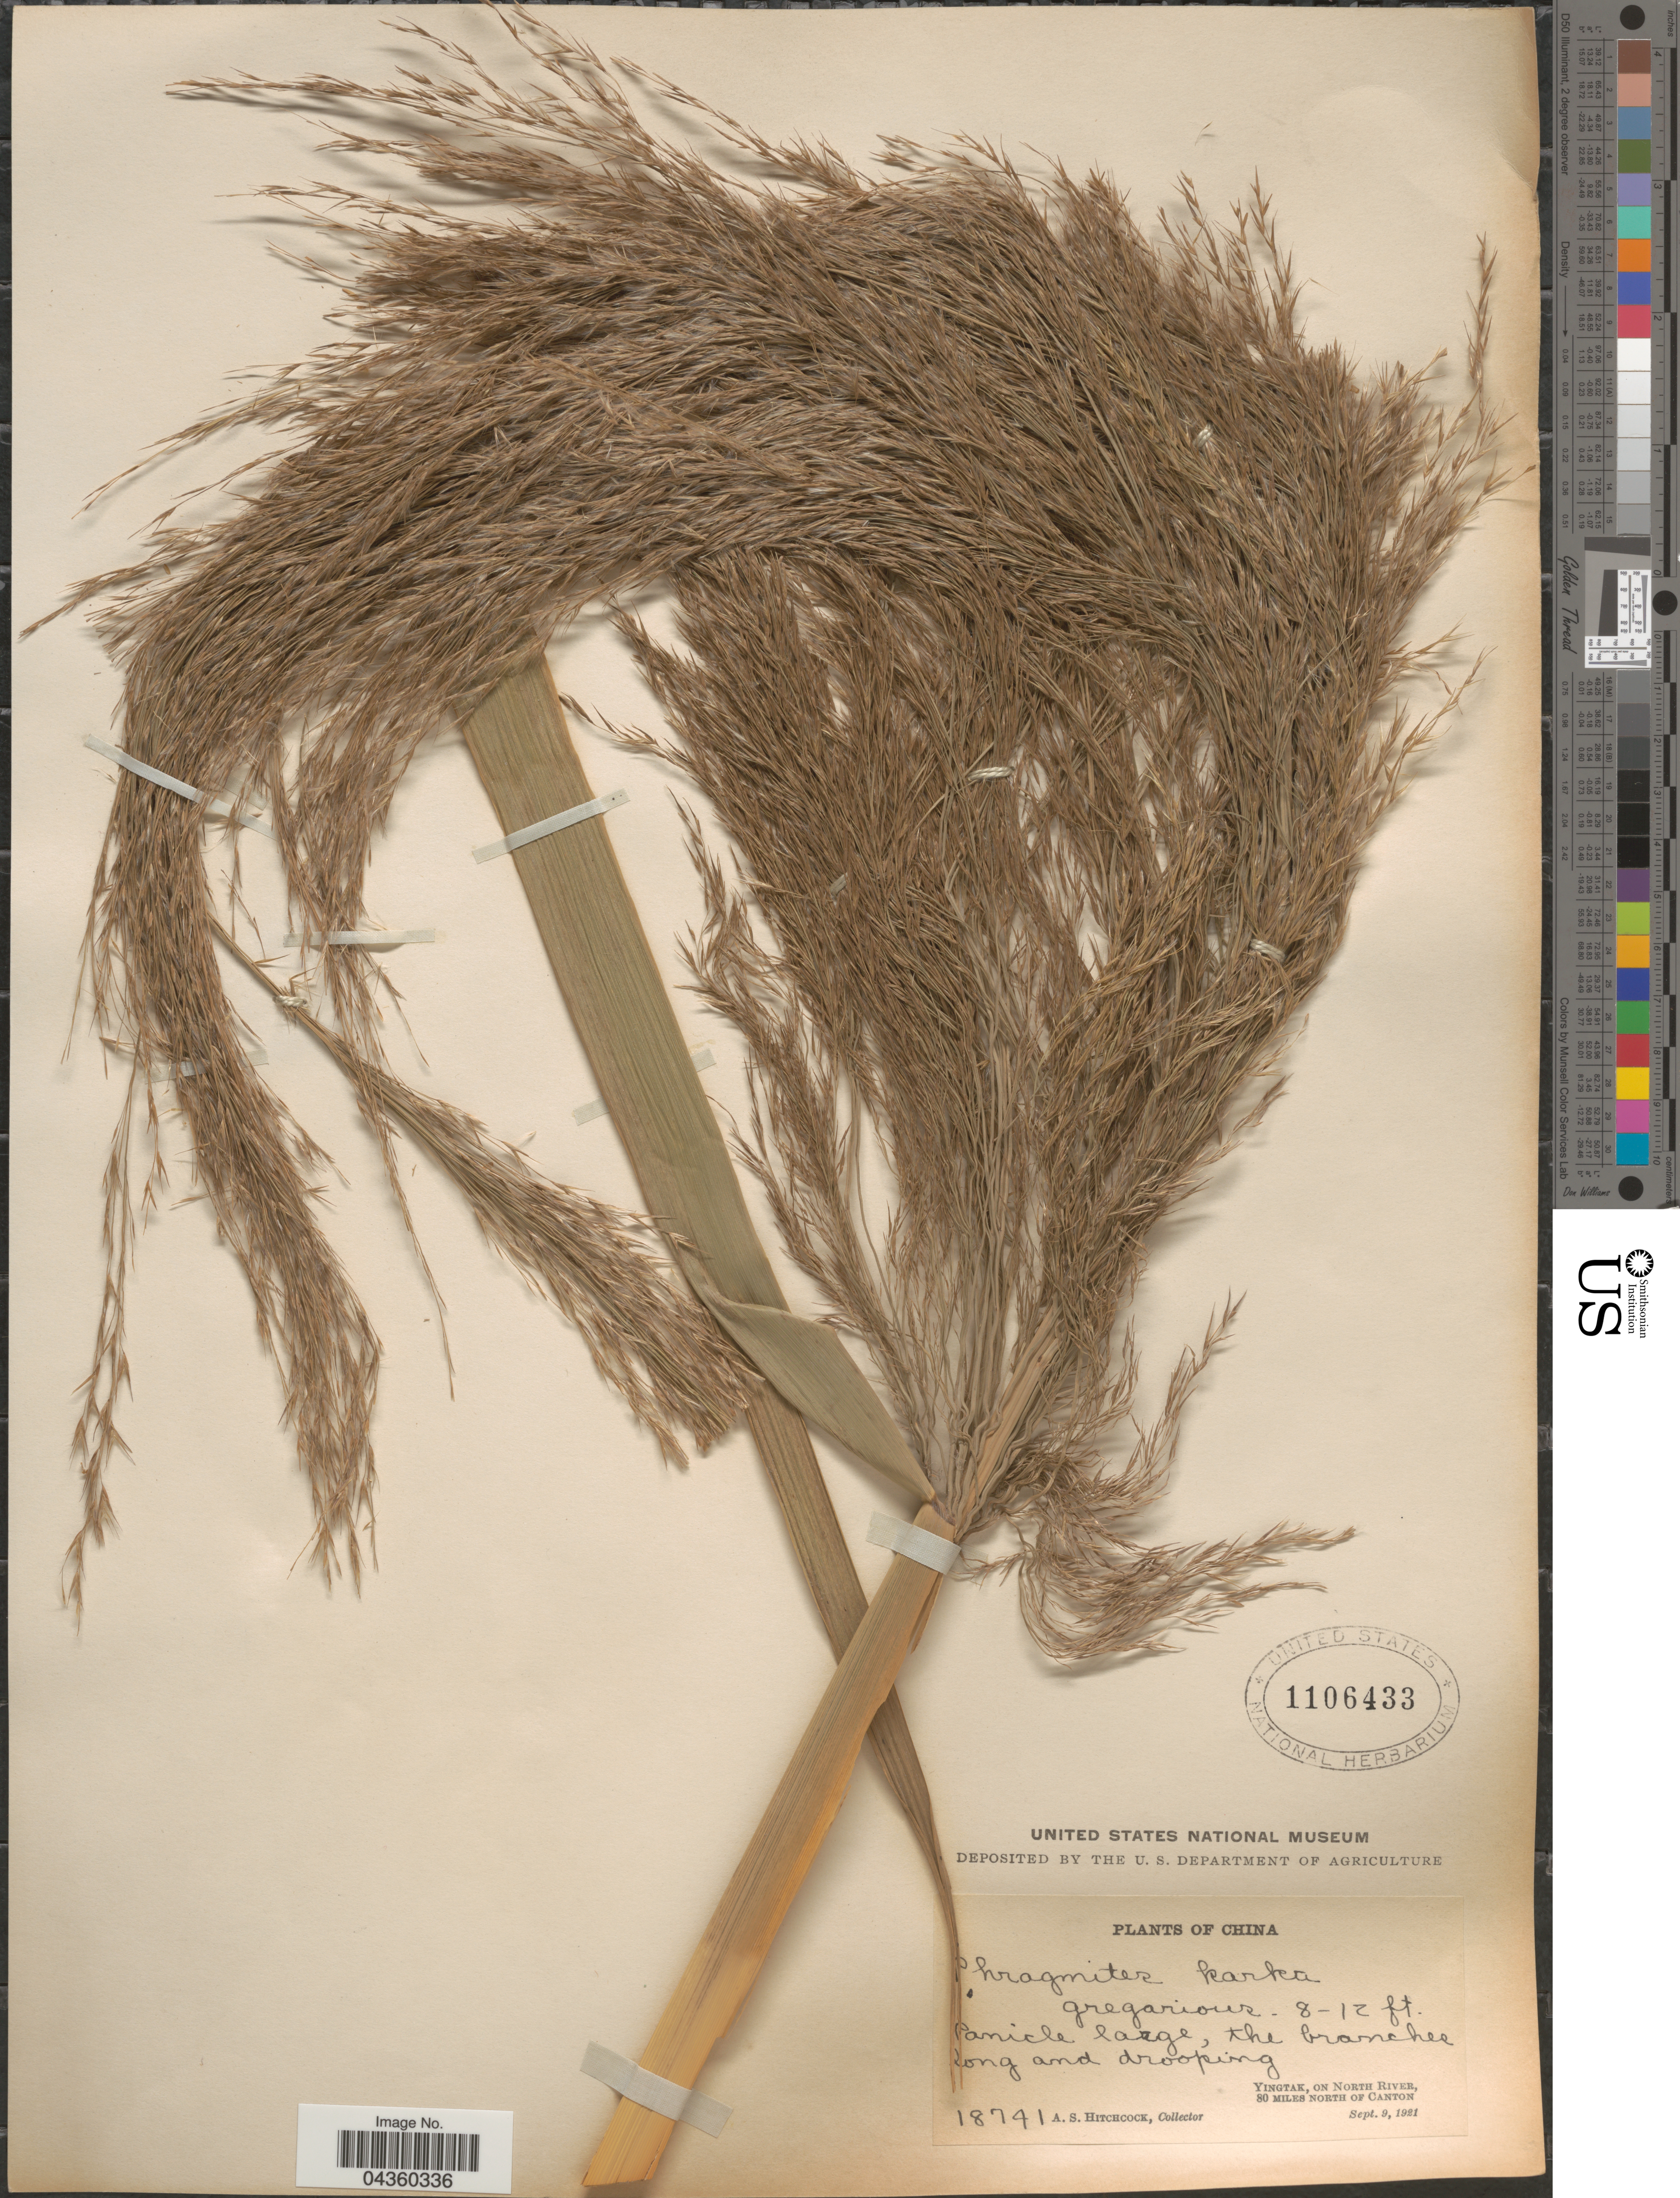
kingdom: Plantae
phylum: Tracheophyta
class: Liliopsida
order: Poales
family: Poaceae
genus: Phragmites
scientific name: Phragmites karka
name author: (Retz.) Trin. ex Steud.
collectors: A. S. Hitchcock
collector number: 18741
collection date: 1921-09-09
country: China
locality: Yingtak, on North River, 80 miles north of Canton.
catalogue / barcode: US 1106433